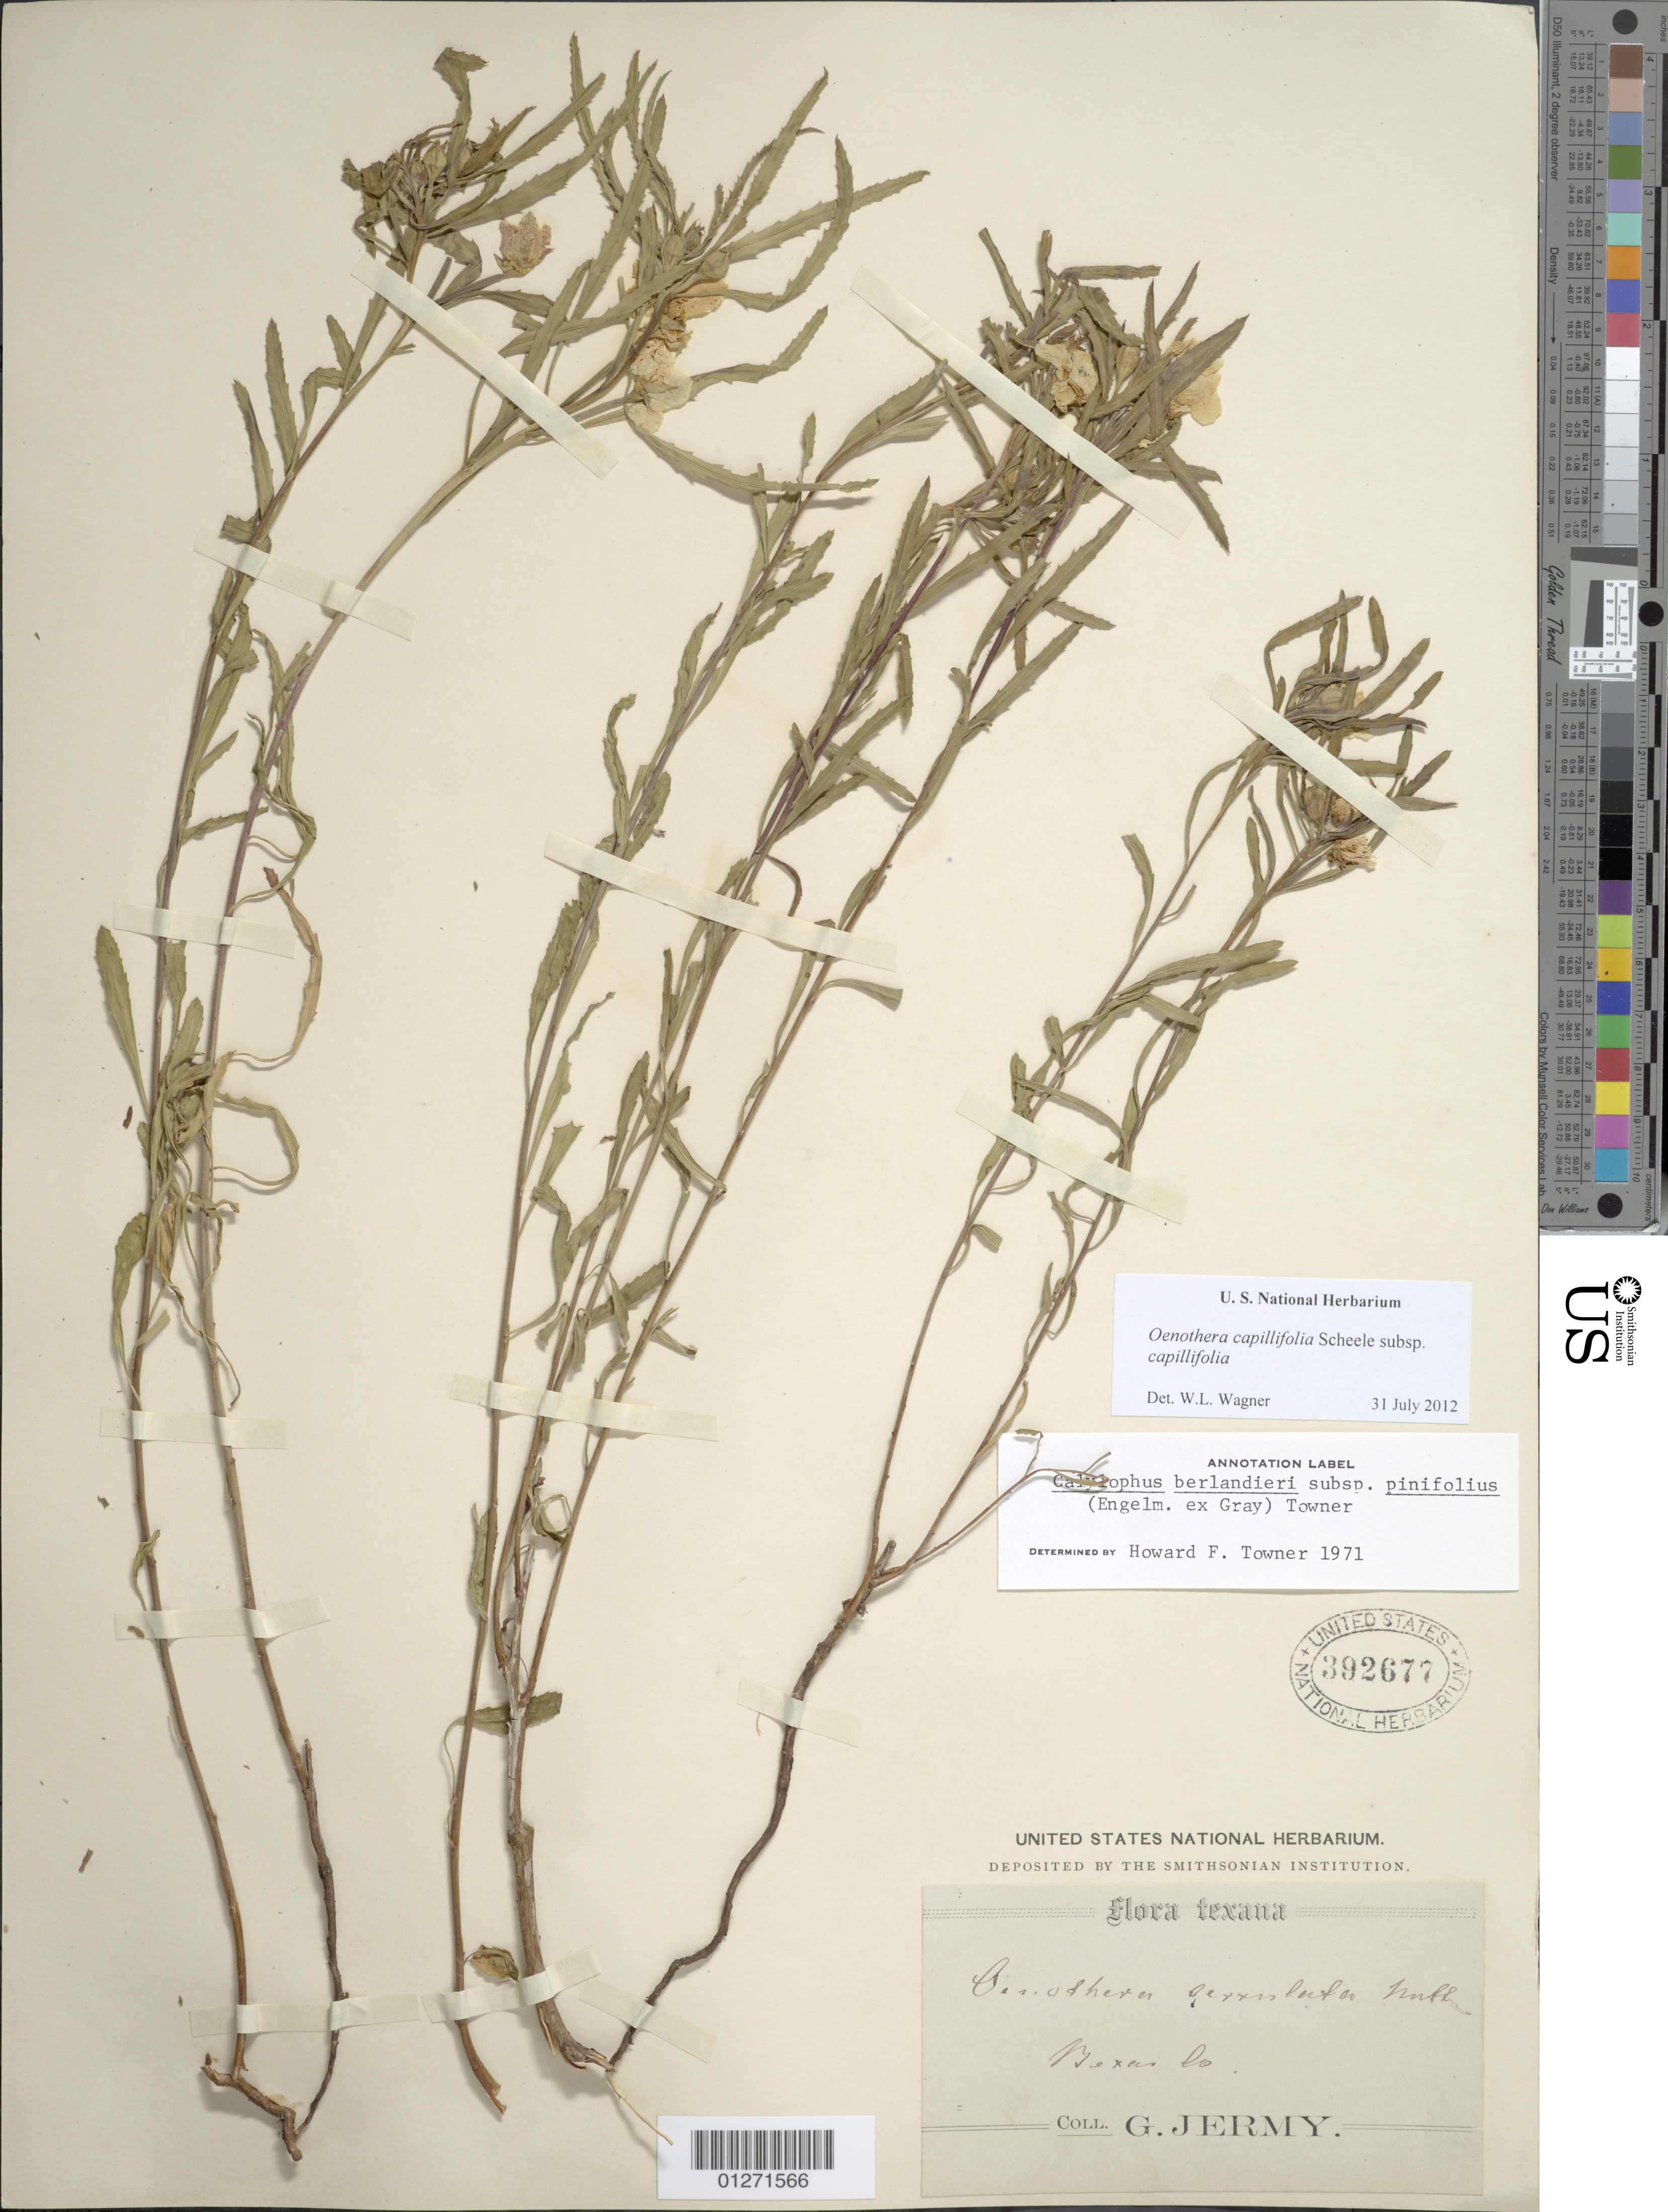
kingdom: Plantae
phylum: Tracheophyta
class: Magnoliopsida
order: Myrtales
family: Onagraceae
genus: Oenothera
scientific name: Oenothera capillifolia subsp. capillifolia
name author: Scheele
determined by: Wagner, W. L., (BOT), Smithsonian Institution - National Museum of Natural History (UNITED STATES)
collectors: J. Jermy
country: United States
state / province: Texas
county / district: Bexar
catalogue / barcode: US 392677